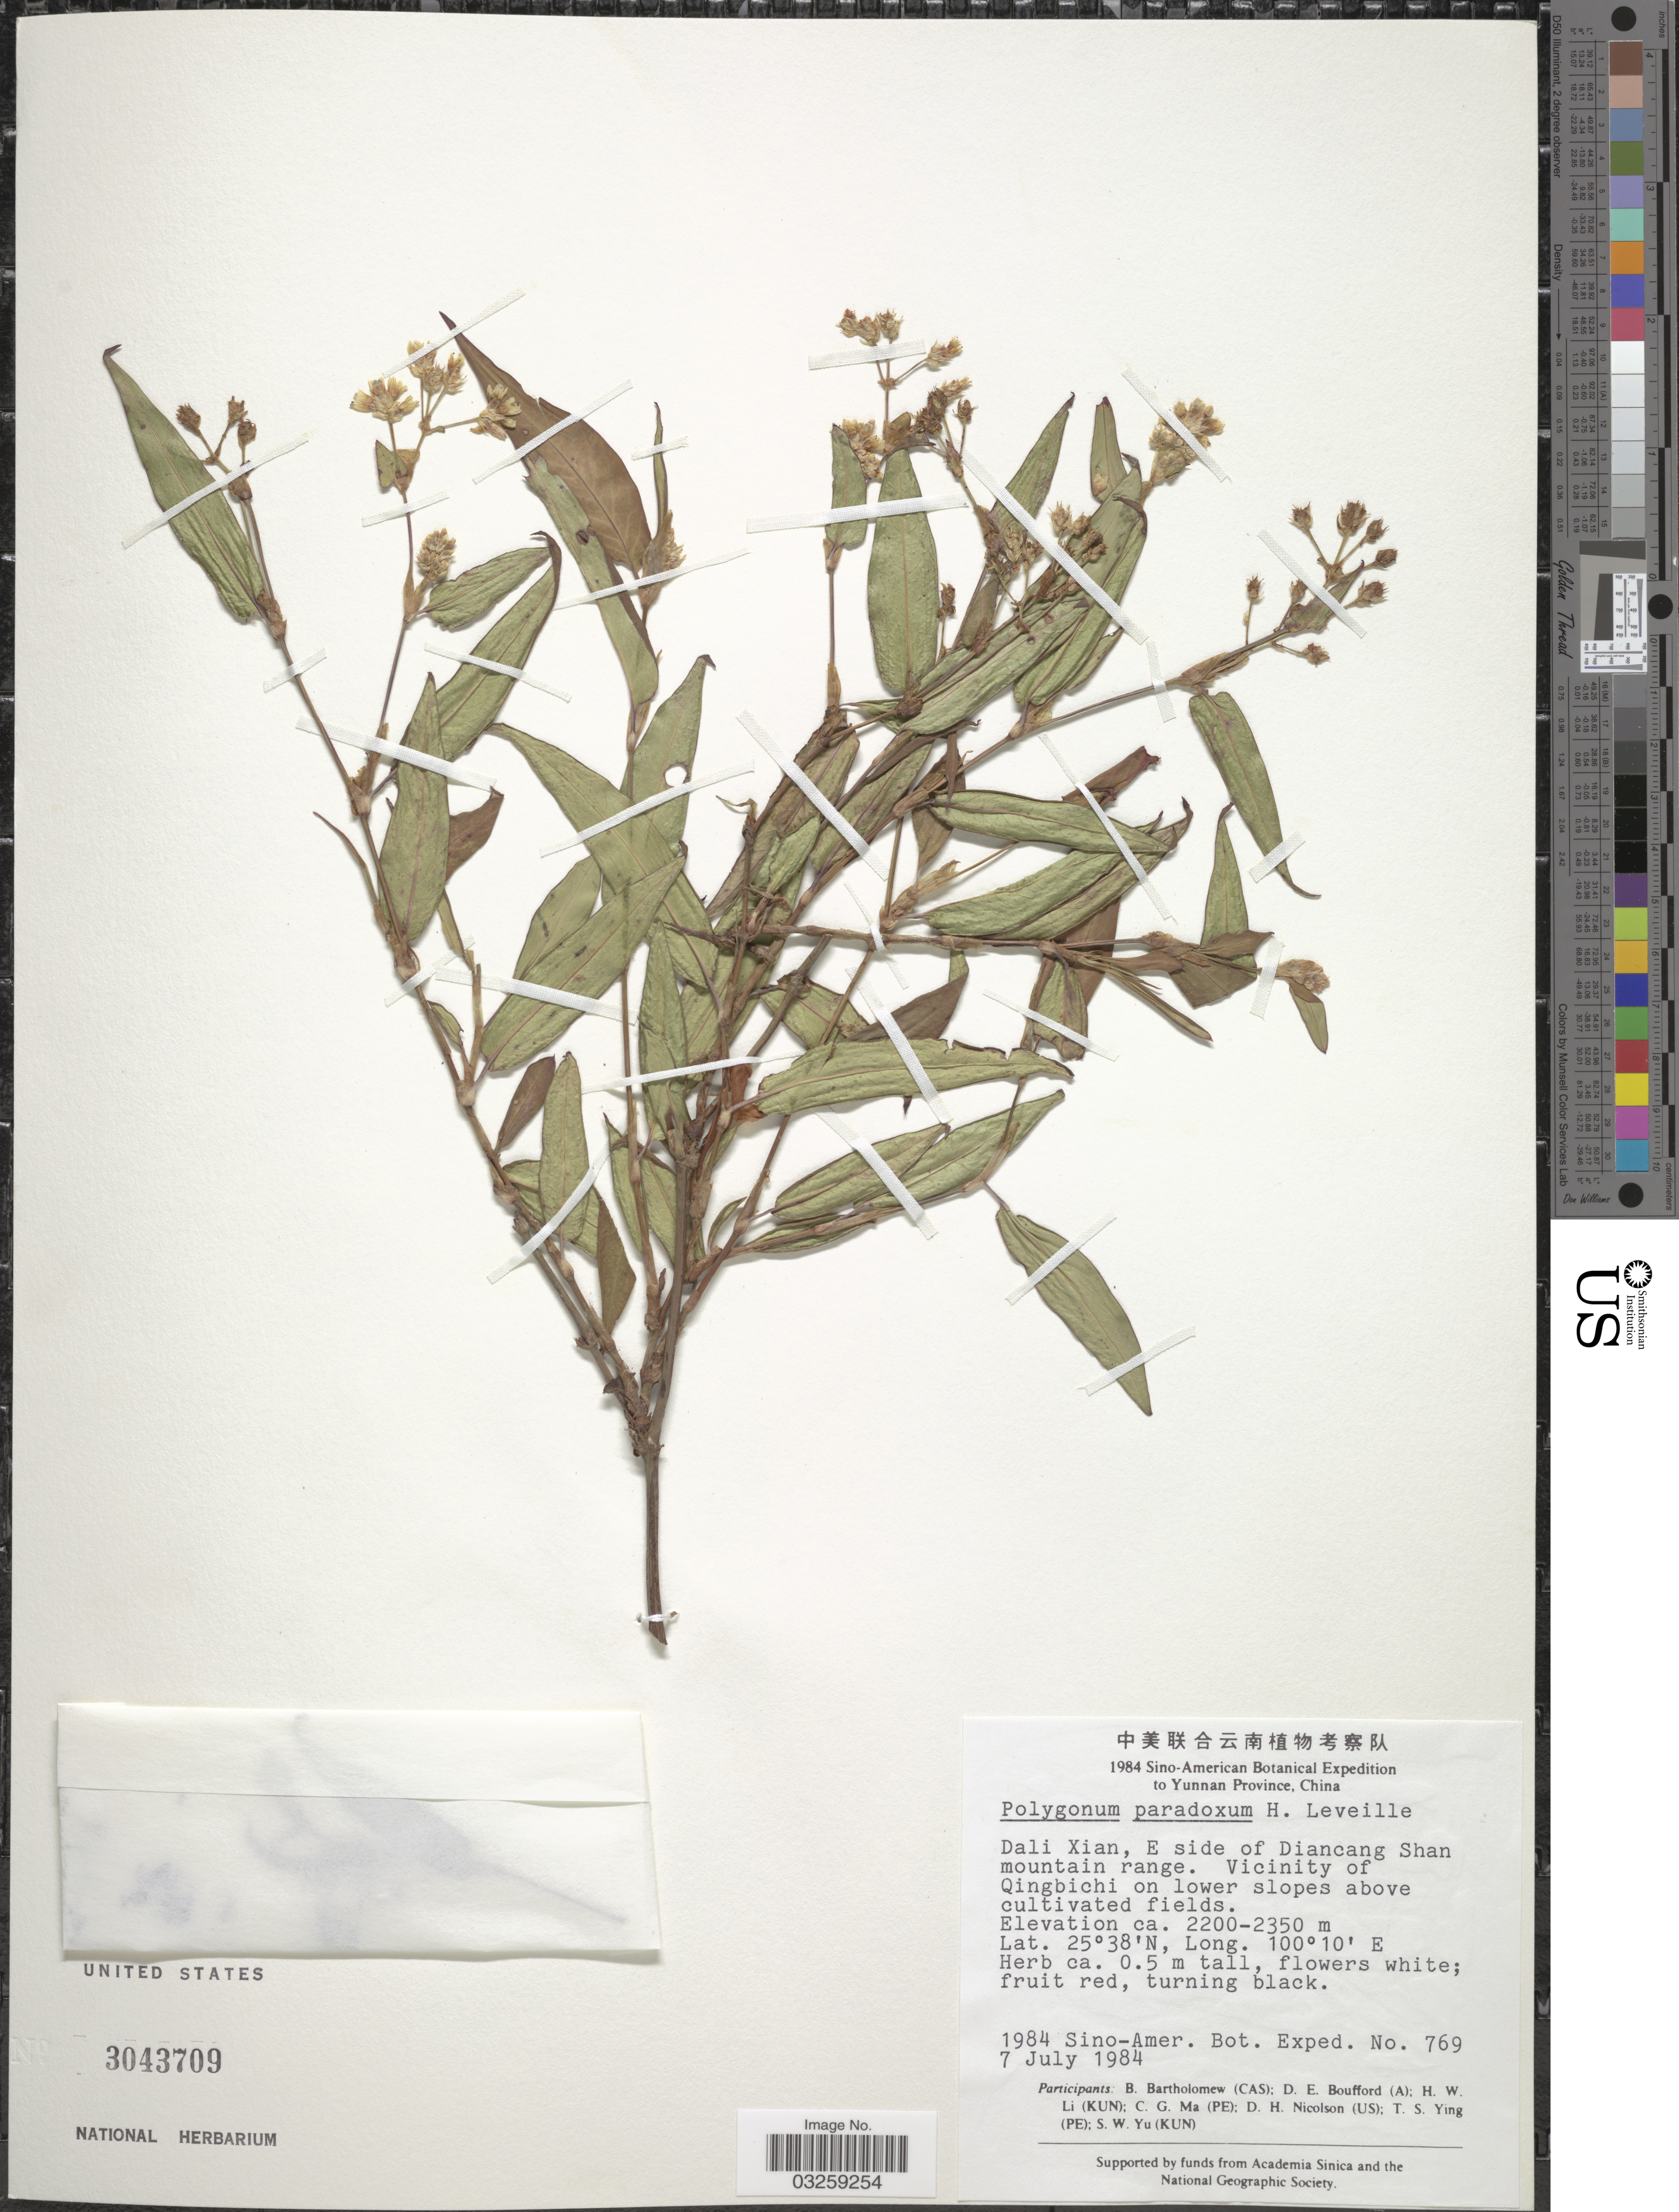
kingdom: Plantae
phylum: Tracheophyta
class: Magnoliopsida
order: Caryophyllales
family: Polygonaceae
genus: Polygonum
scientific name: Polygonum paradoxum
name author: H. Lév.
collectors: Sino-Amer. Bot. Exped. 1984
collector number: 769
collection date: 1984-07-07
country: China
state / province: Yunnan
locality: Dali Xian, E side of Diancang Shan mountain range. Vicinity of Qingbichi on lower slopes above cultivated fieds.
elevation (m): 2200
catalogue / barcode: US 3043709